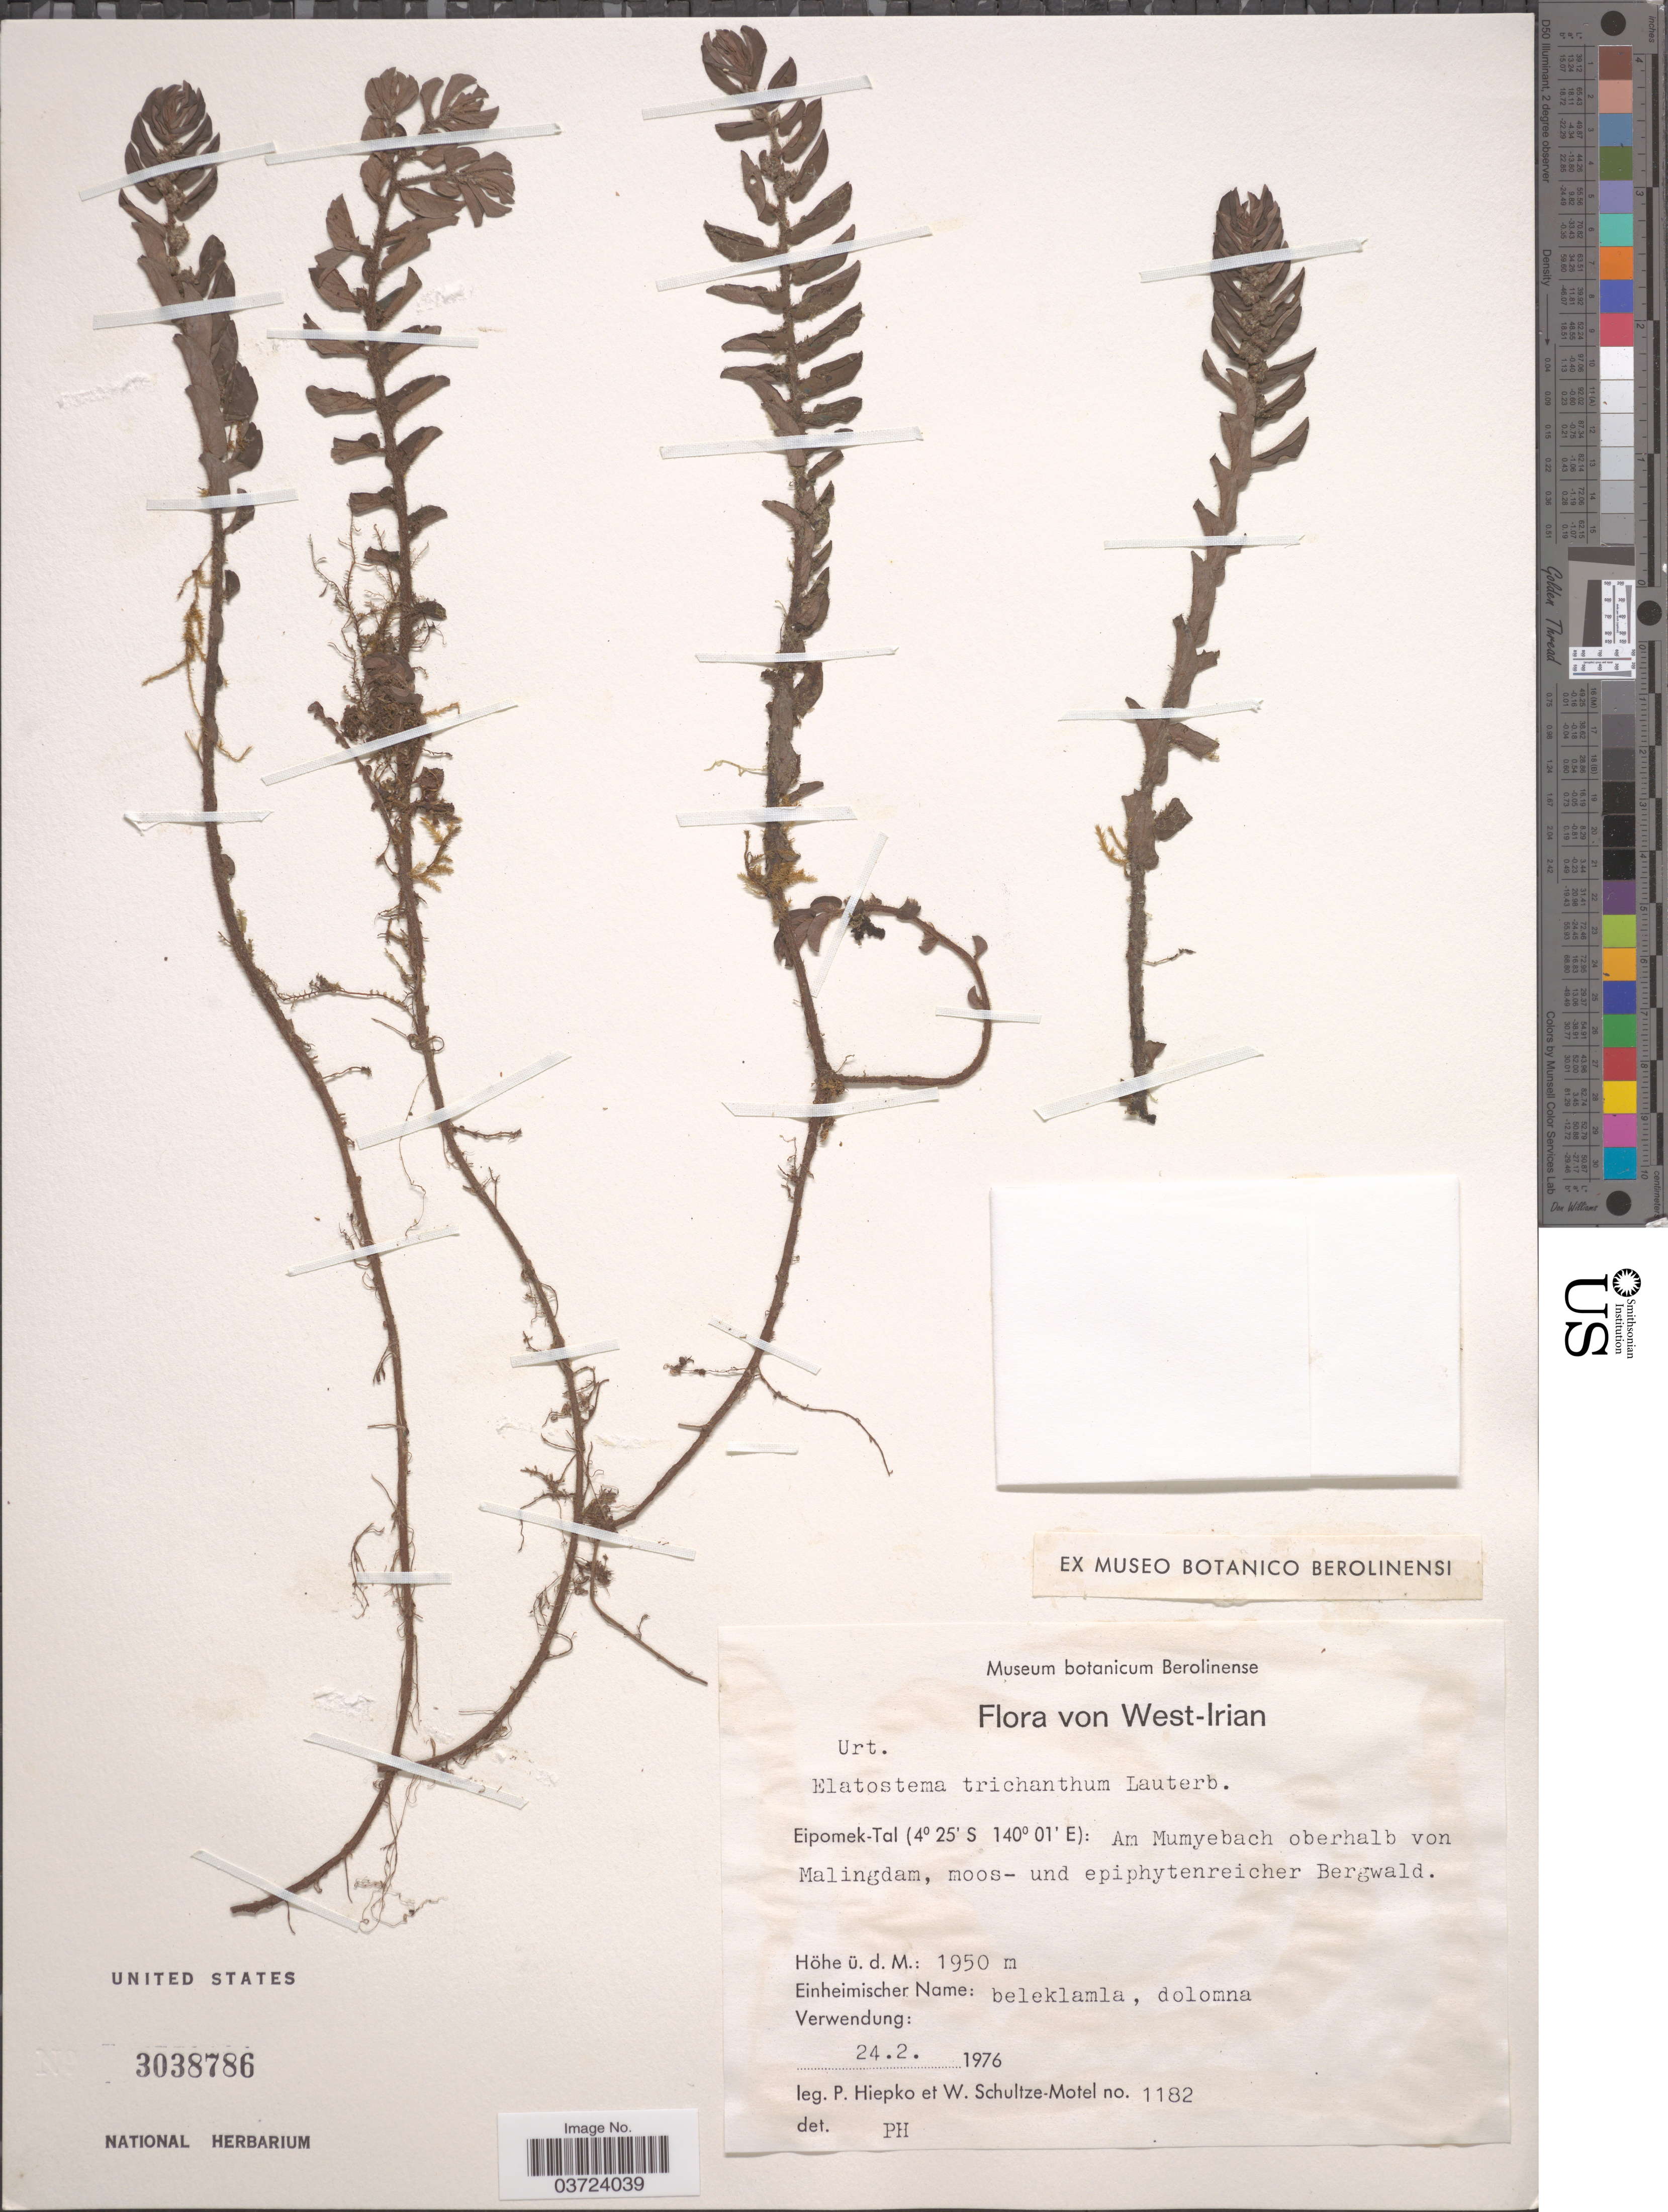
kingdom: Plantae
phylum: Tracheophyta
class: Magnoliopsida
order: Rosales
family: Urticaceae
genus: Elatostema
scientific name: Elatostema trichanthum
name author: Lauterb.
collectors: P. H. Hiepko & W. Schultze-Motel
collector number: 1182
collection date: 1976-02-24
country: Indonesia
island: New Guinea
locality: West-Irian. Eipomek-Tal: Am Mumyebach oberhalv von Malingdam, moos- und epiphythenreicher Bergwald.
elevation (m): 1950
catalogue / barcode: US 3038786